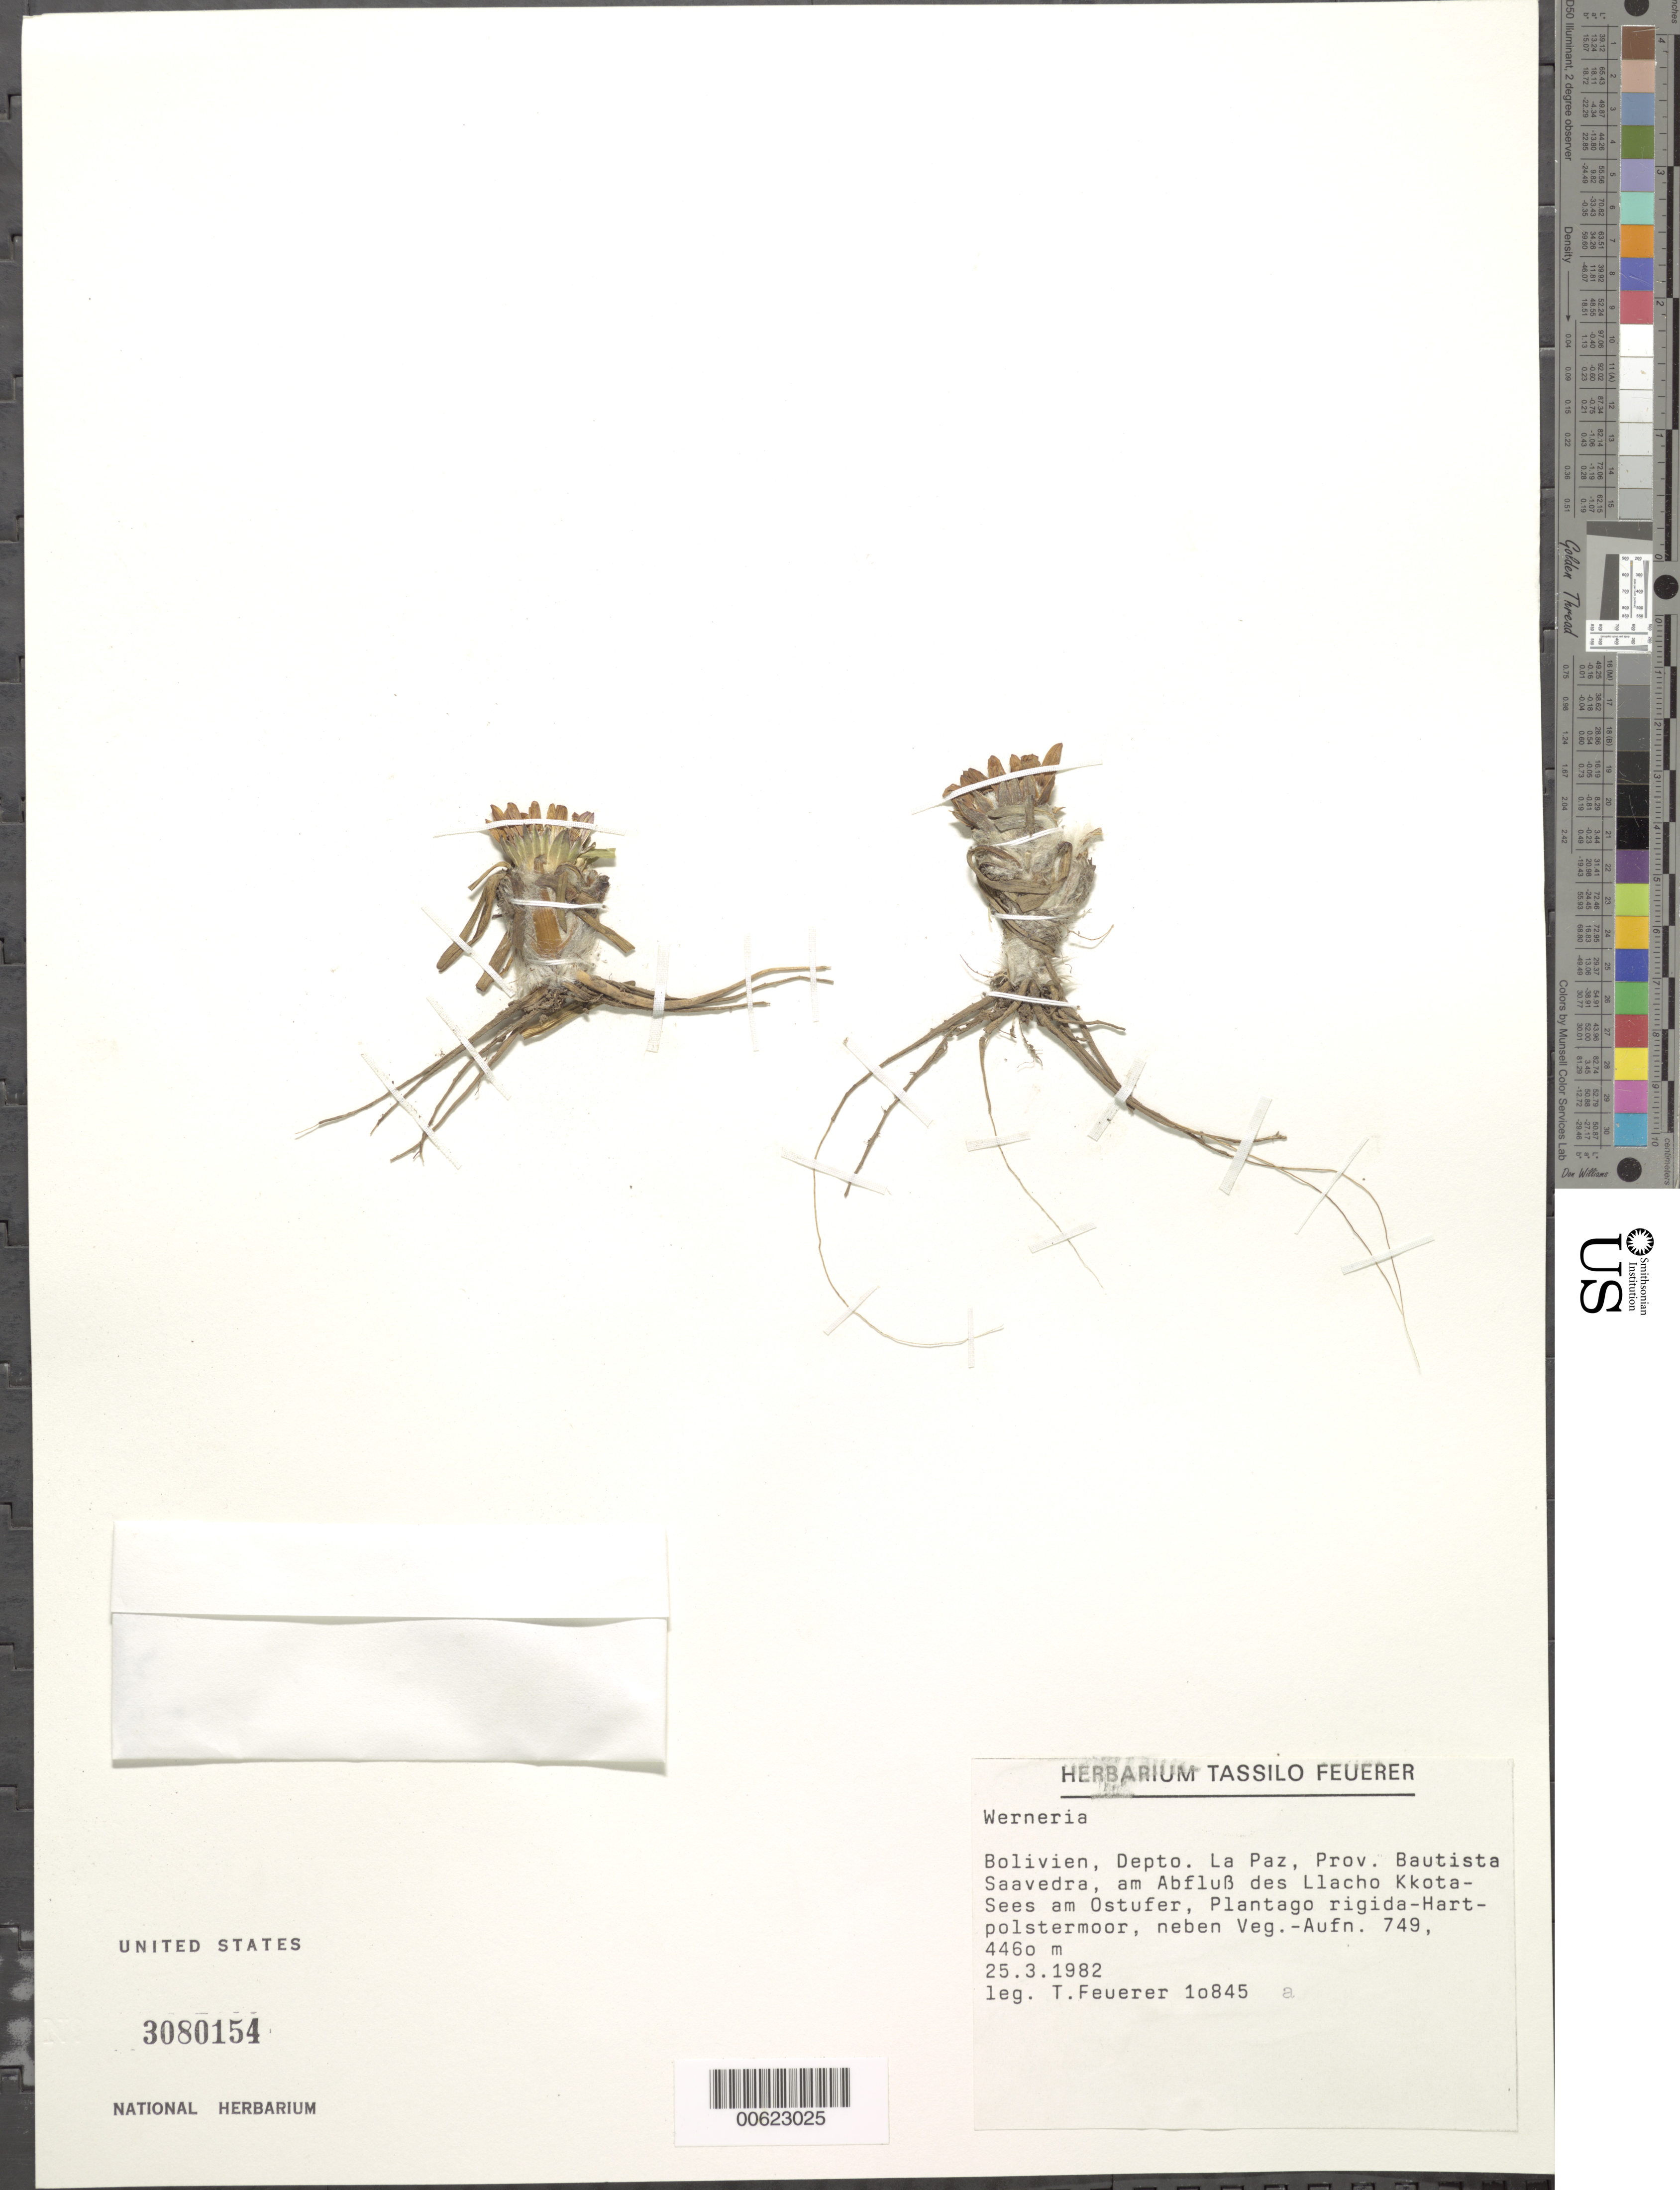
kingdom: Plantae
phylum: Tracheophyta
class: Magnoliopsida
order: Asterales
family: Asteraceae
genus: Werneria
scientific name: Werneria sp.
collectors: T. Feuerer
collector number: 10845A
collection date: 1982-03-25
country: Bolivia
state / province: La Paz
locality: Prov. Bautista Saavedra, am Abfluss des Llacho Kkota-Sees am Ostufer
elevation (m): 4460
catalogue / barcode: US 3080154